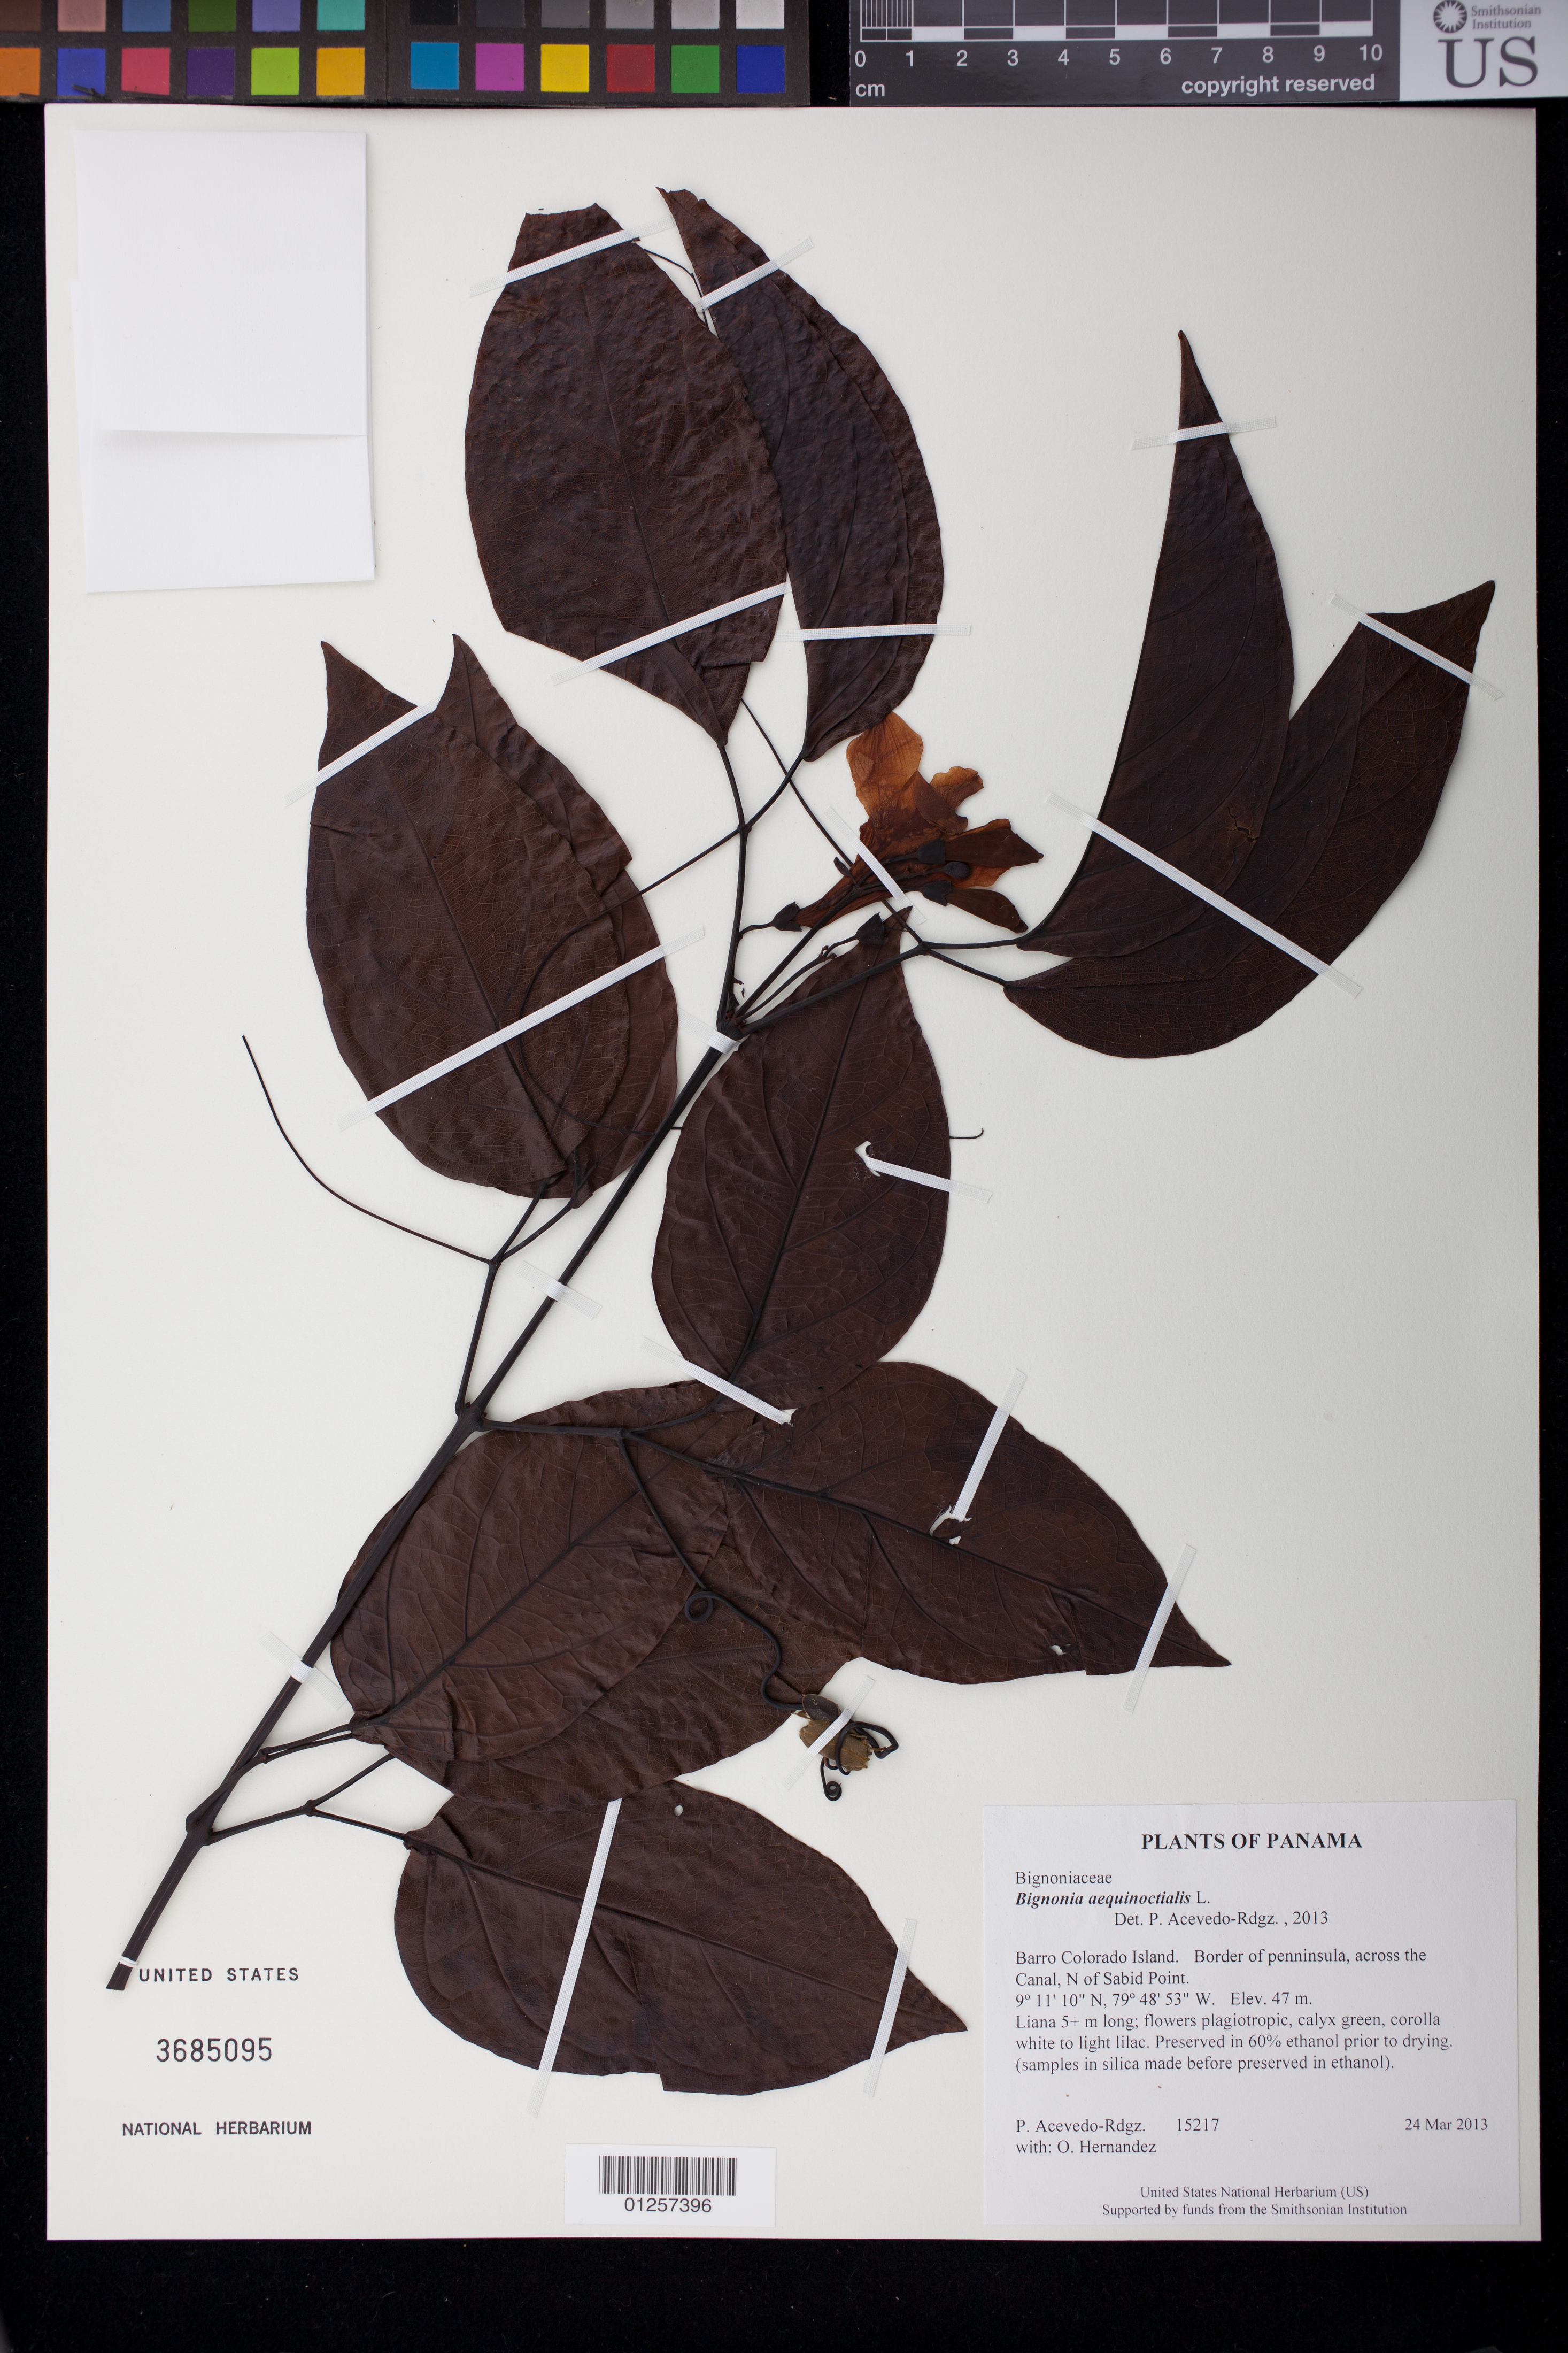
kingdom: Plantae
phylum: Tracheophyta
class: Magnoliopsida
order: Lamiales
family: Bignoniaceae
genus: Bignonia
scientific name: Bignonia aequinoctialis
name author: L.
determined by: Strong, M. T., (US), Smithsonian Institution - National Museum of Natural History (UNITED STATES)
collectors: P. Acevedo-Rodr. & O. Hernandez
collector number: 15217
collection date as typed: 24 Mar 2013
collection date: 2013-03-24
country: Panama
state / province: Panamá Oeste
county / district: Canal Zone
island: Barro Colorado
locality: Border of penninsula, across the Canal, N of Sabid Point.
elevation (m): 47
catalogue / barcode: US 3685095